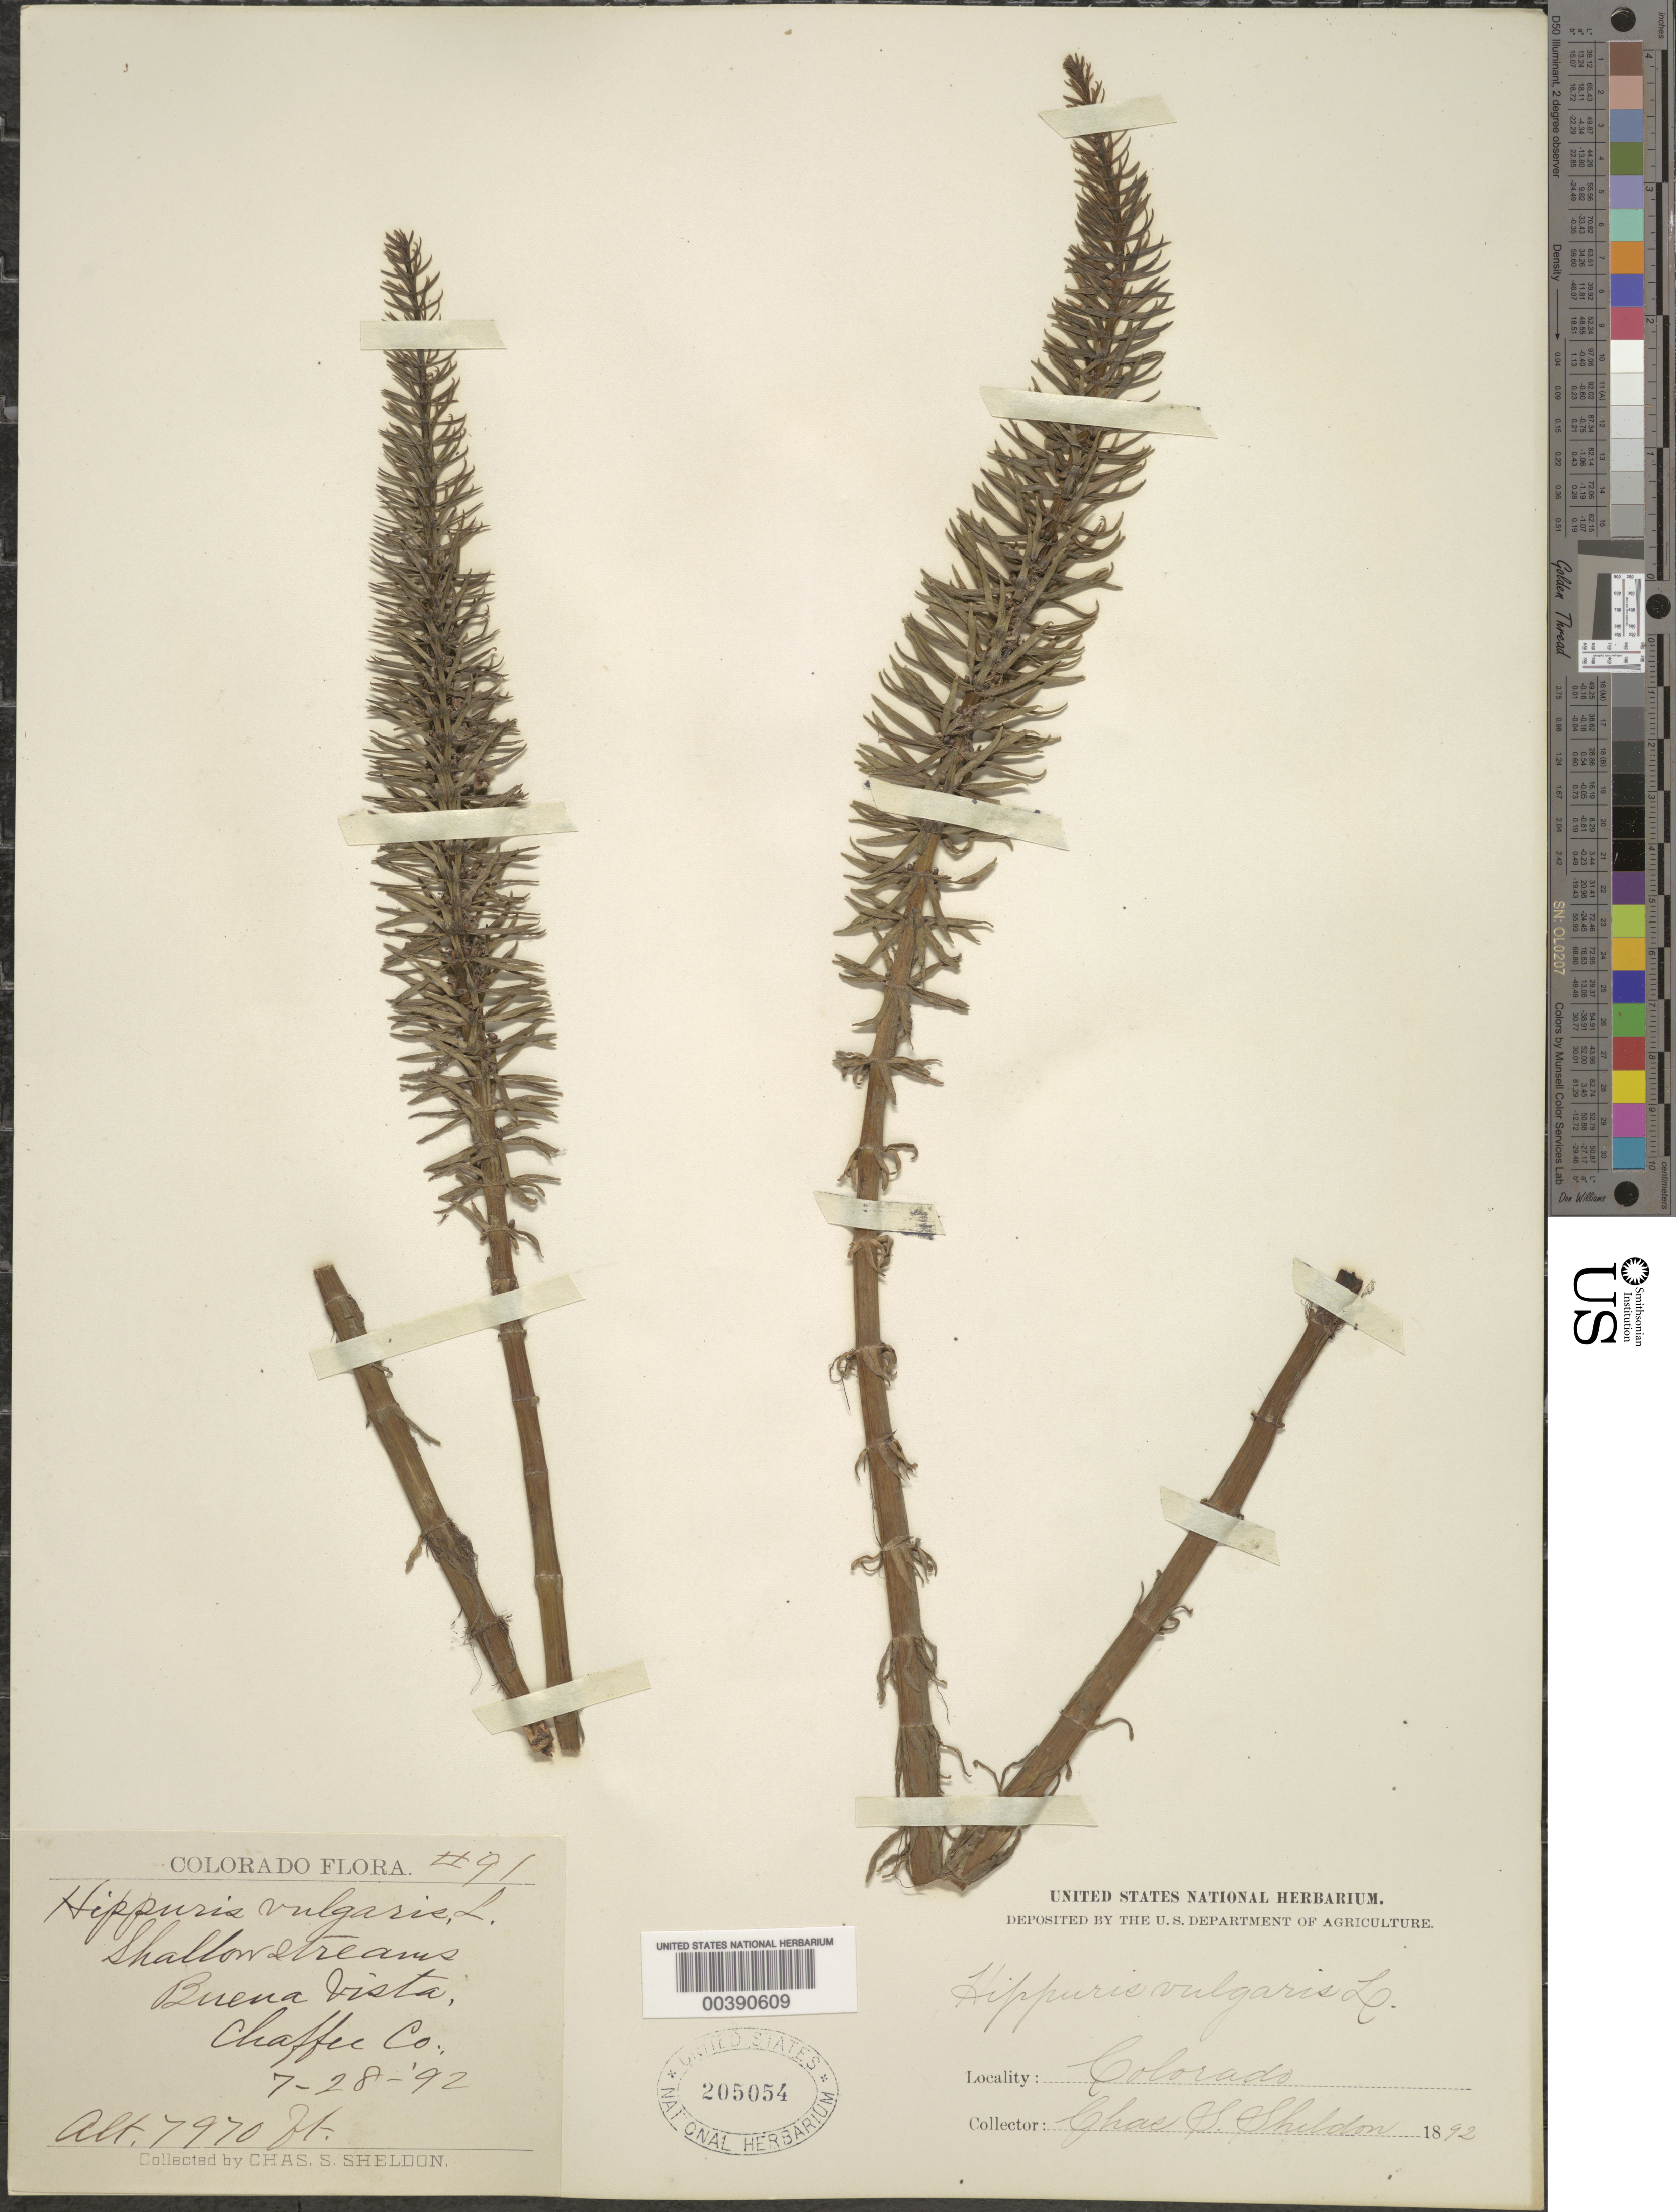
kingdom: Plantae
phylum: Tracheophyta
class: Magnoliopsida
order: Lamiales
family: Plantaginaceae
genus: Hippuris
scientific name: Hippuris vulgaris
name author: L.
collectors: C. S. Sheldon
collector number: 91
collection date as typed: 28 Jul 1892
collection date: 1892-07-28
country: United States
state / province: Colorado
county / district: Chaffee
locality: Buena vista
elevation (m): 2429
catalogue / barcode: US 205054